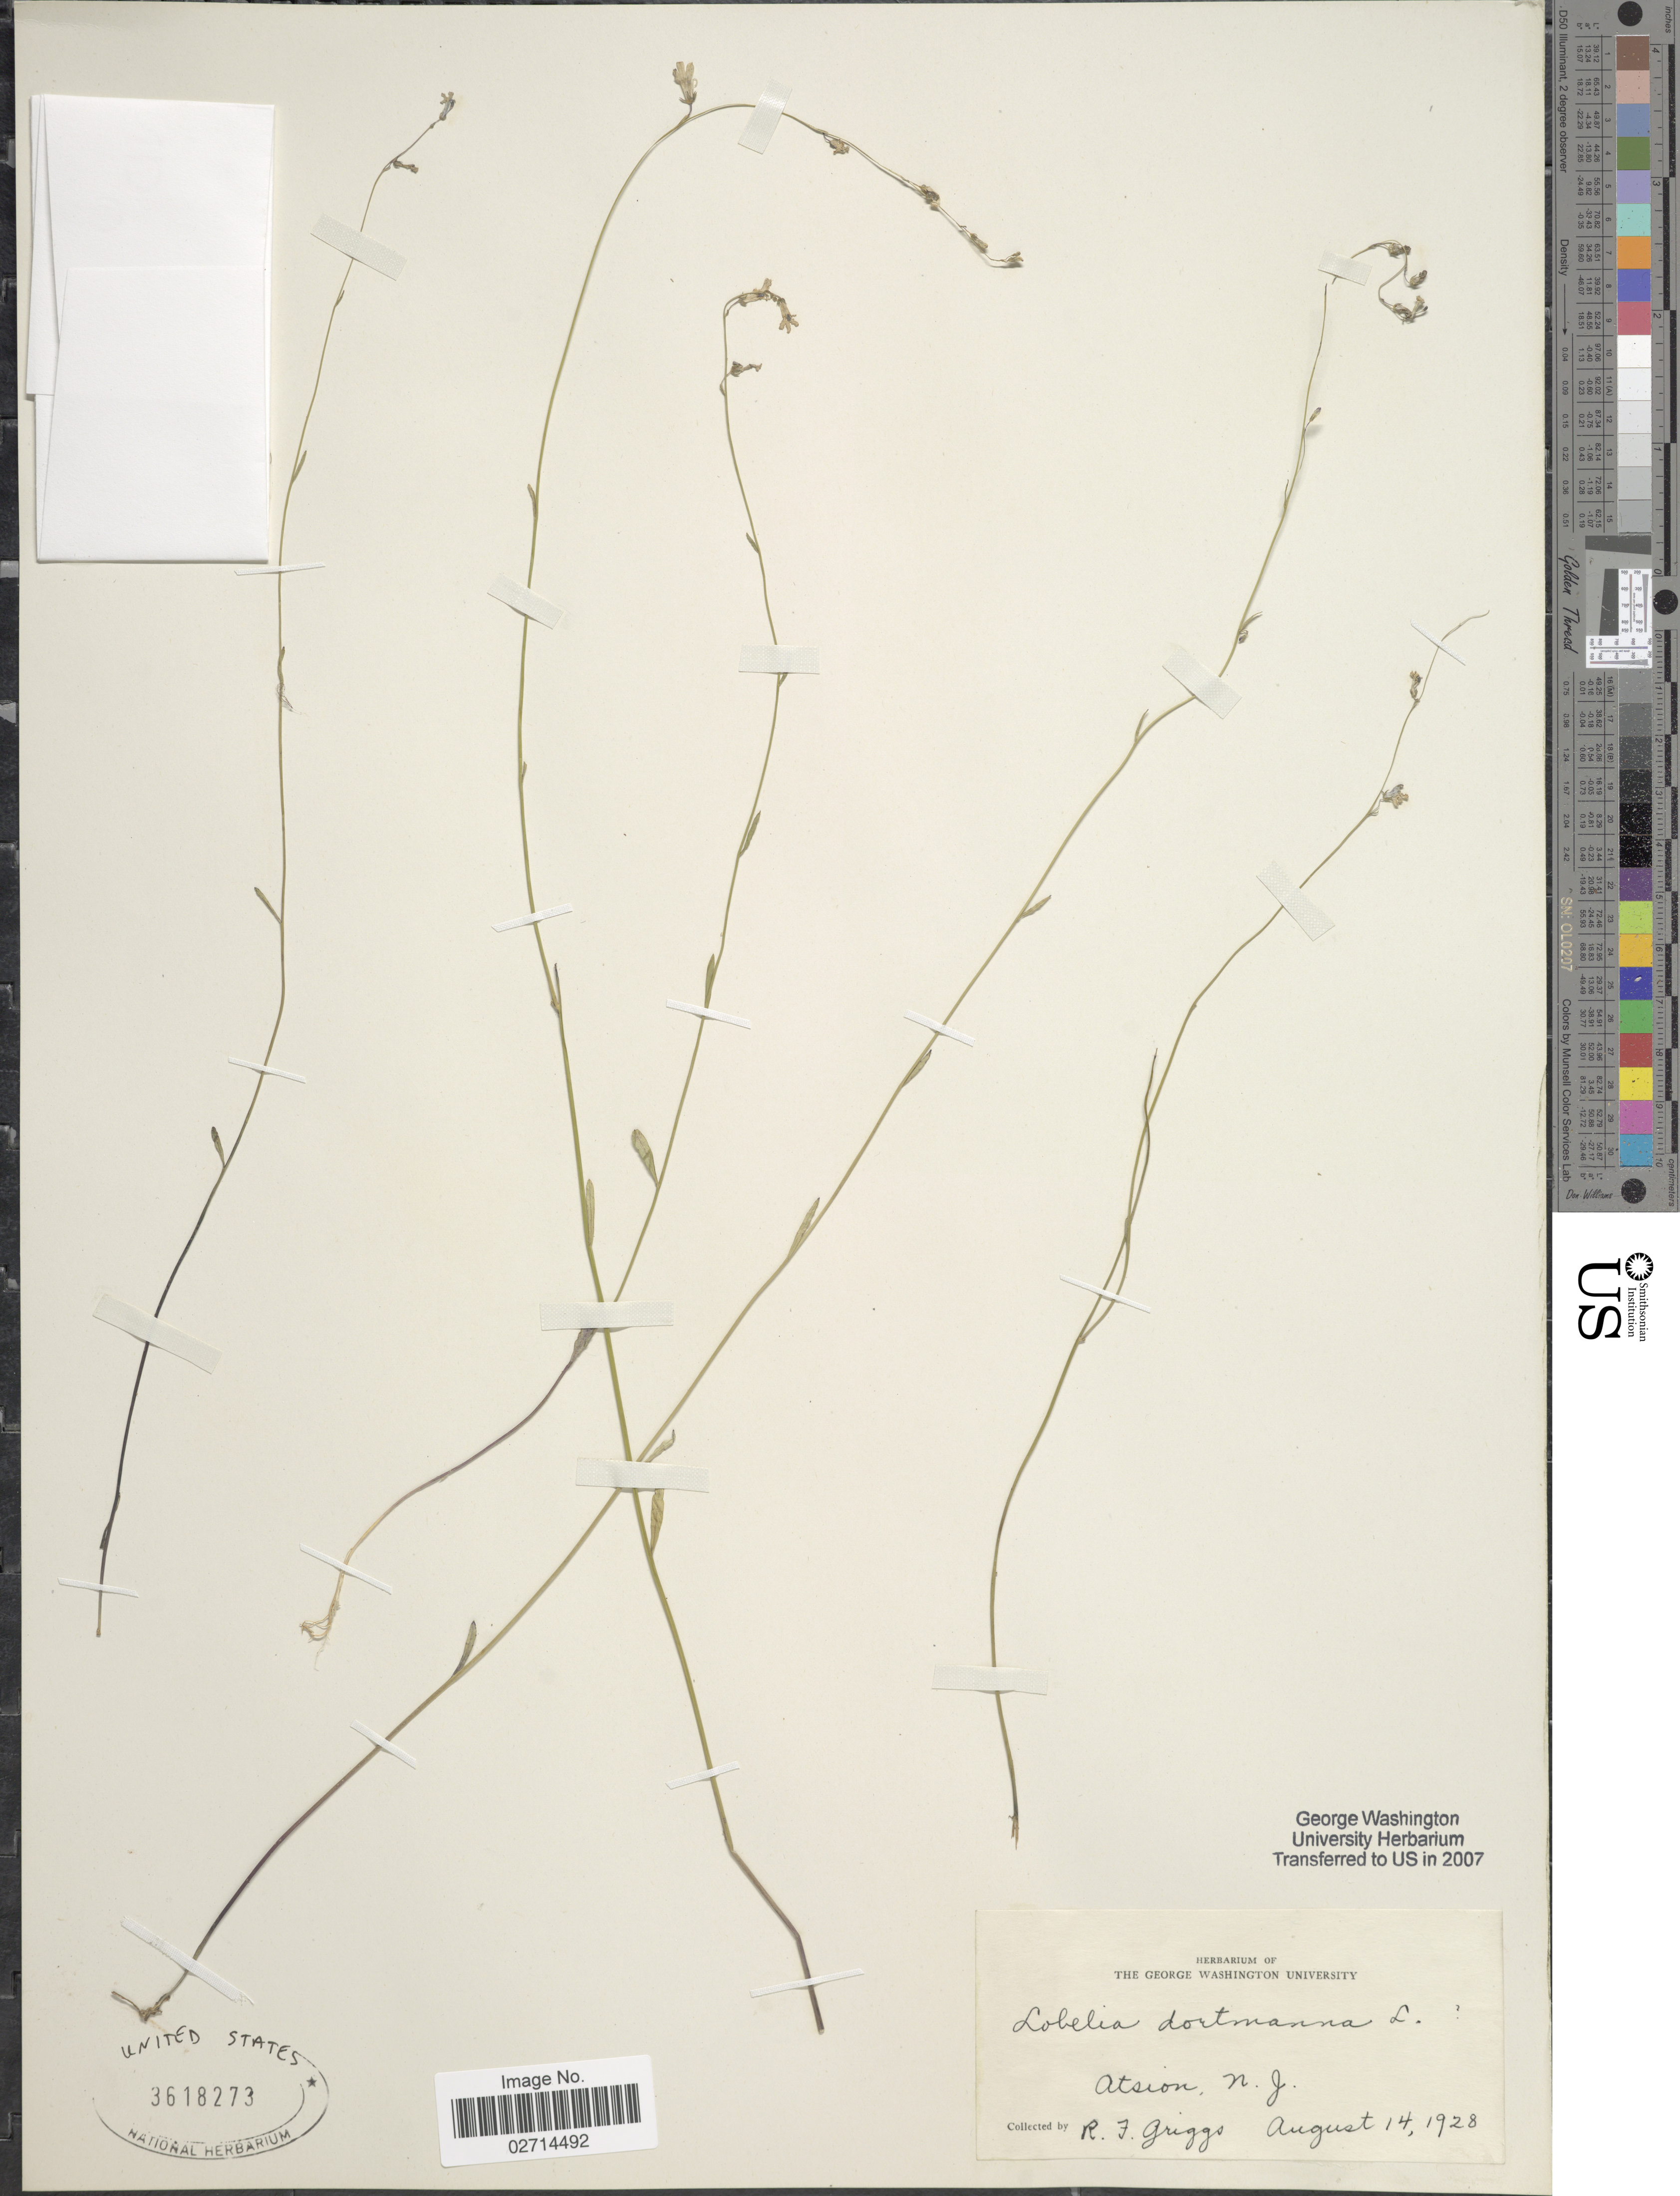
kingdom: Plantae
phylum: Tracheophyta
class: Magnoliopsida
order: Asterales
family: Campanulaceae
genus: Lobelia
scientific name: Lobelia dortmanna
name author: L.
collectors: R. F. Griggs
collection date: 1928-08-14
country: United States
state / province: New Jersey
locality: Atsion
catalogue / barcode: US 3618273